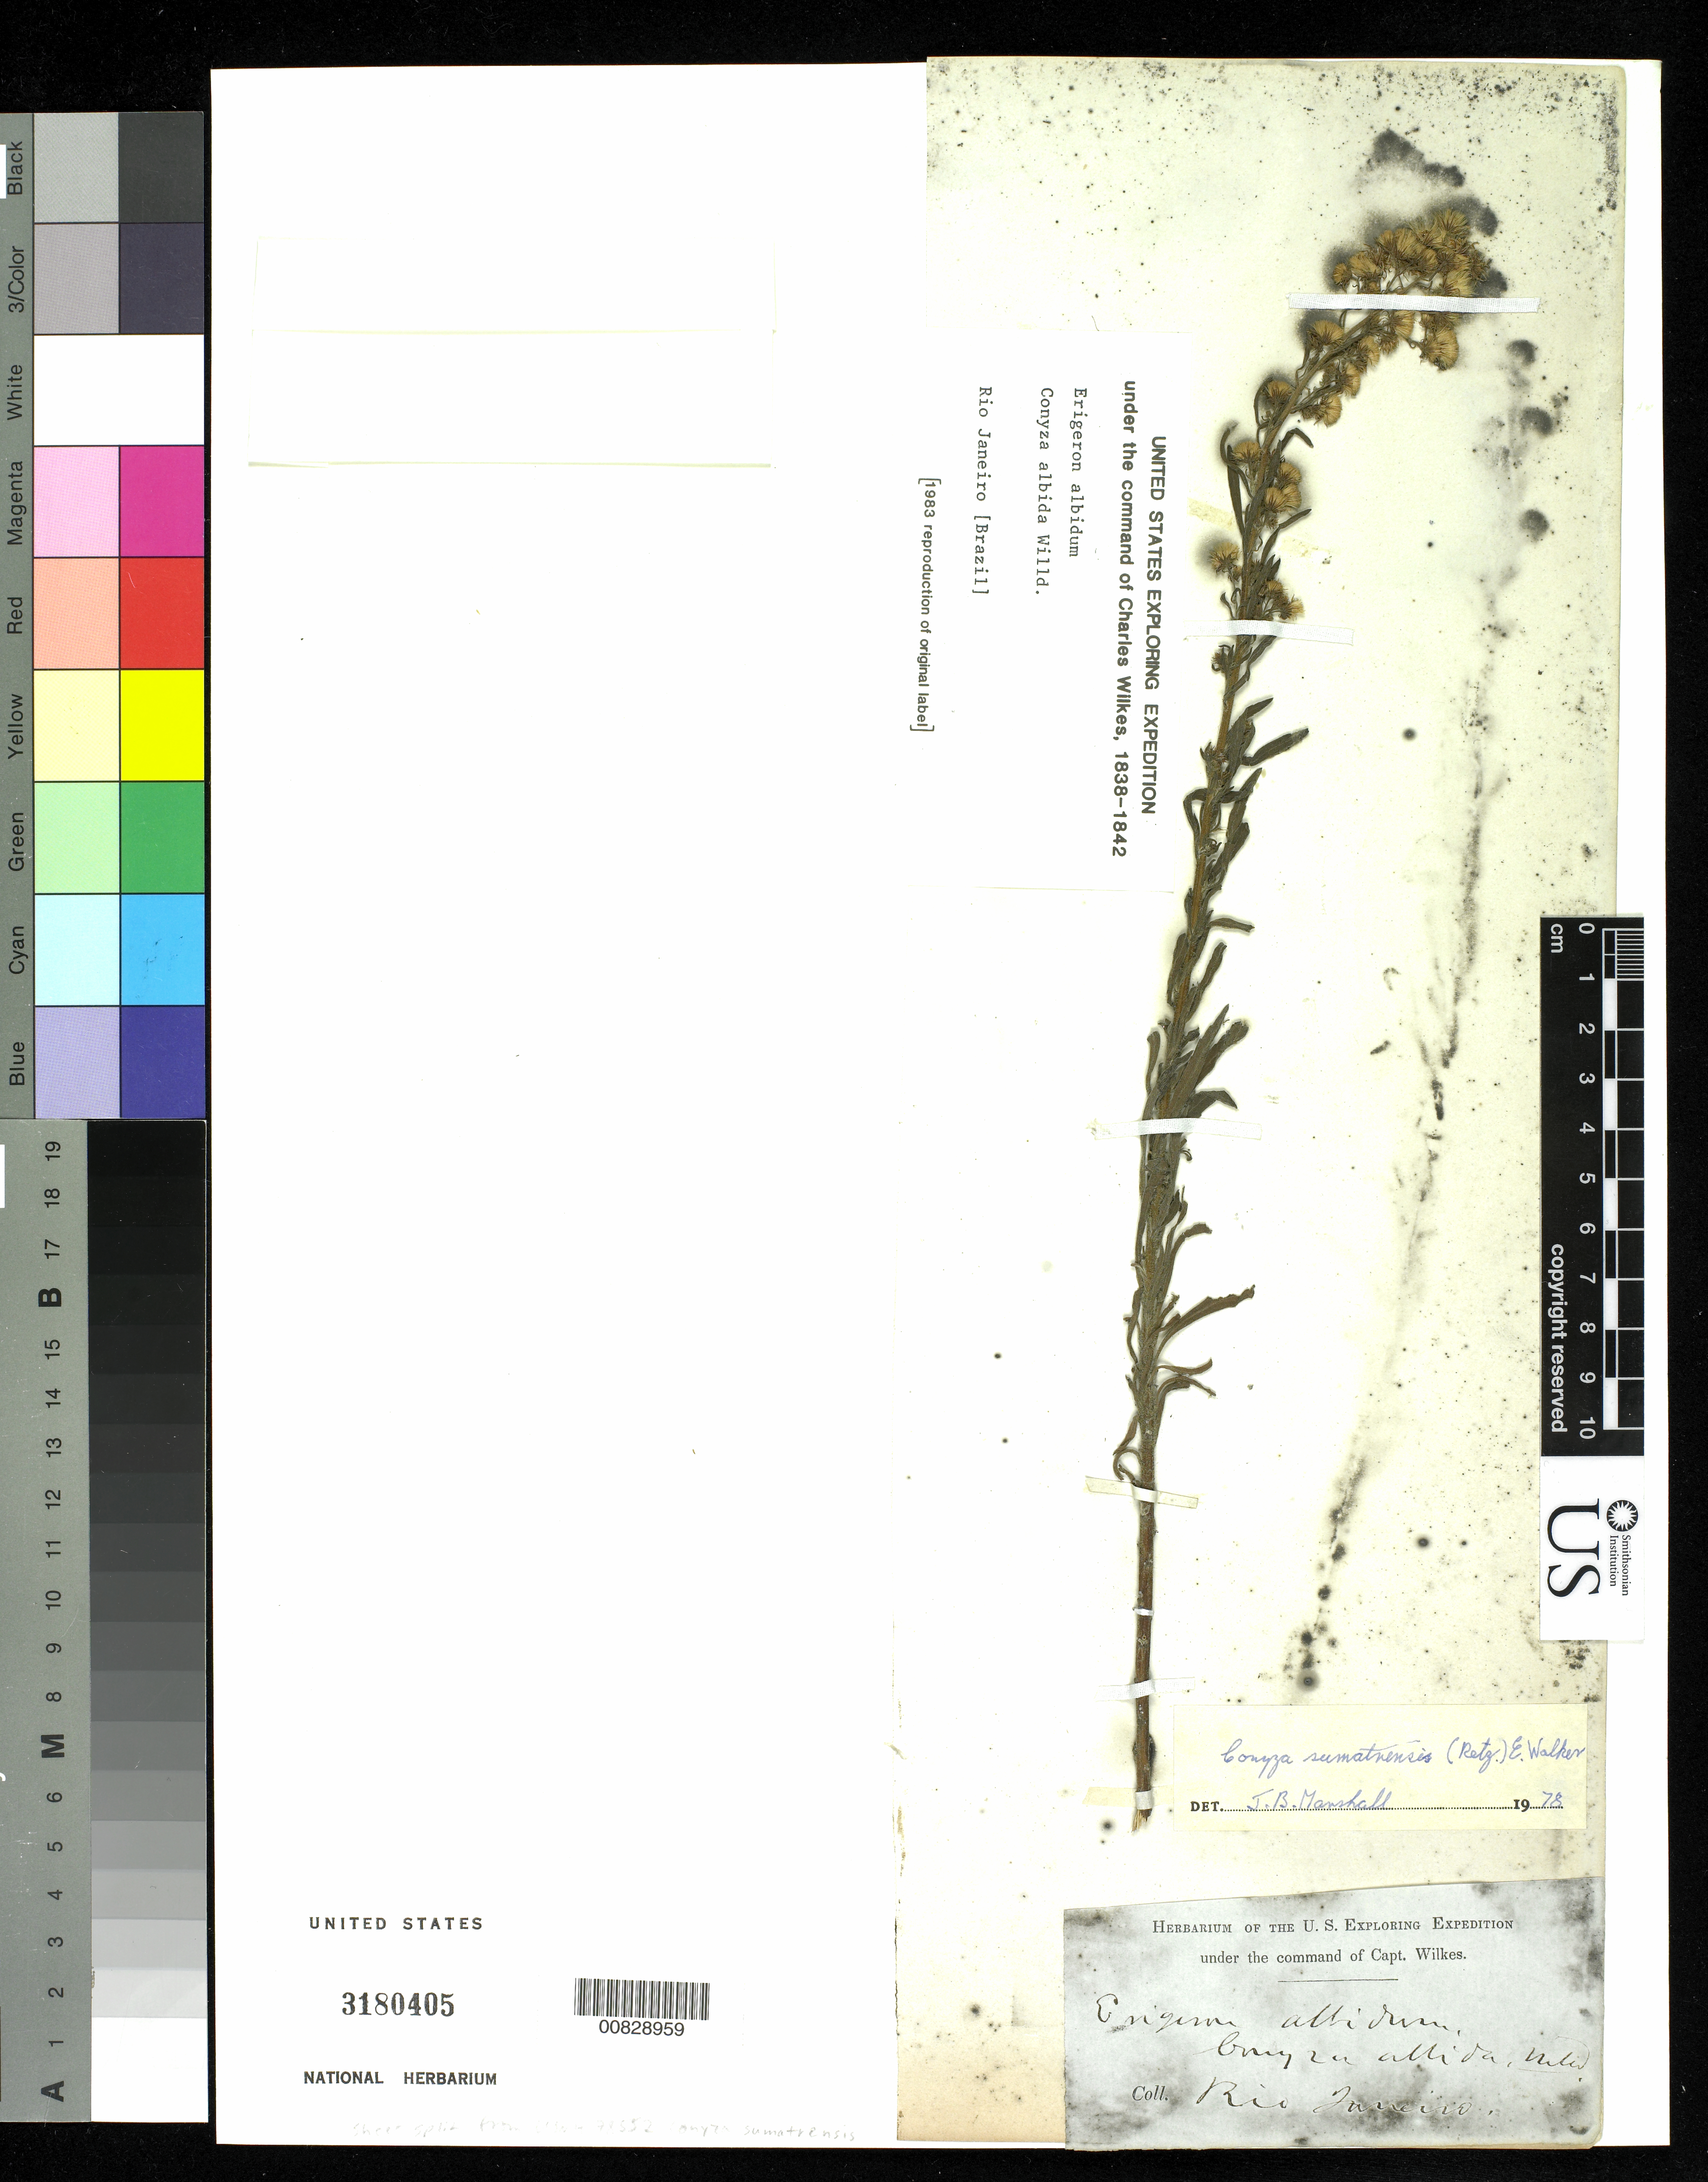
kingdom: Plantae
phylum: Tracheophyta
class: Magnoliopsida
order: Asterales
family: Asteraceae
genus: Conyza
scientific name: Conyza bonariensis var. leiotheca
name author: (S.F. Blake) Cuatrec.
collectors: Wilkes Explor. Exped.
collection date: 1838/1842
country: Brazil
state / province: Rio de Janeiro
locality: Rio Janeiro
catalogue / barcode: US 318045